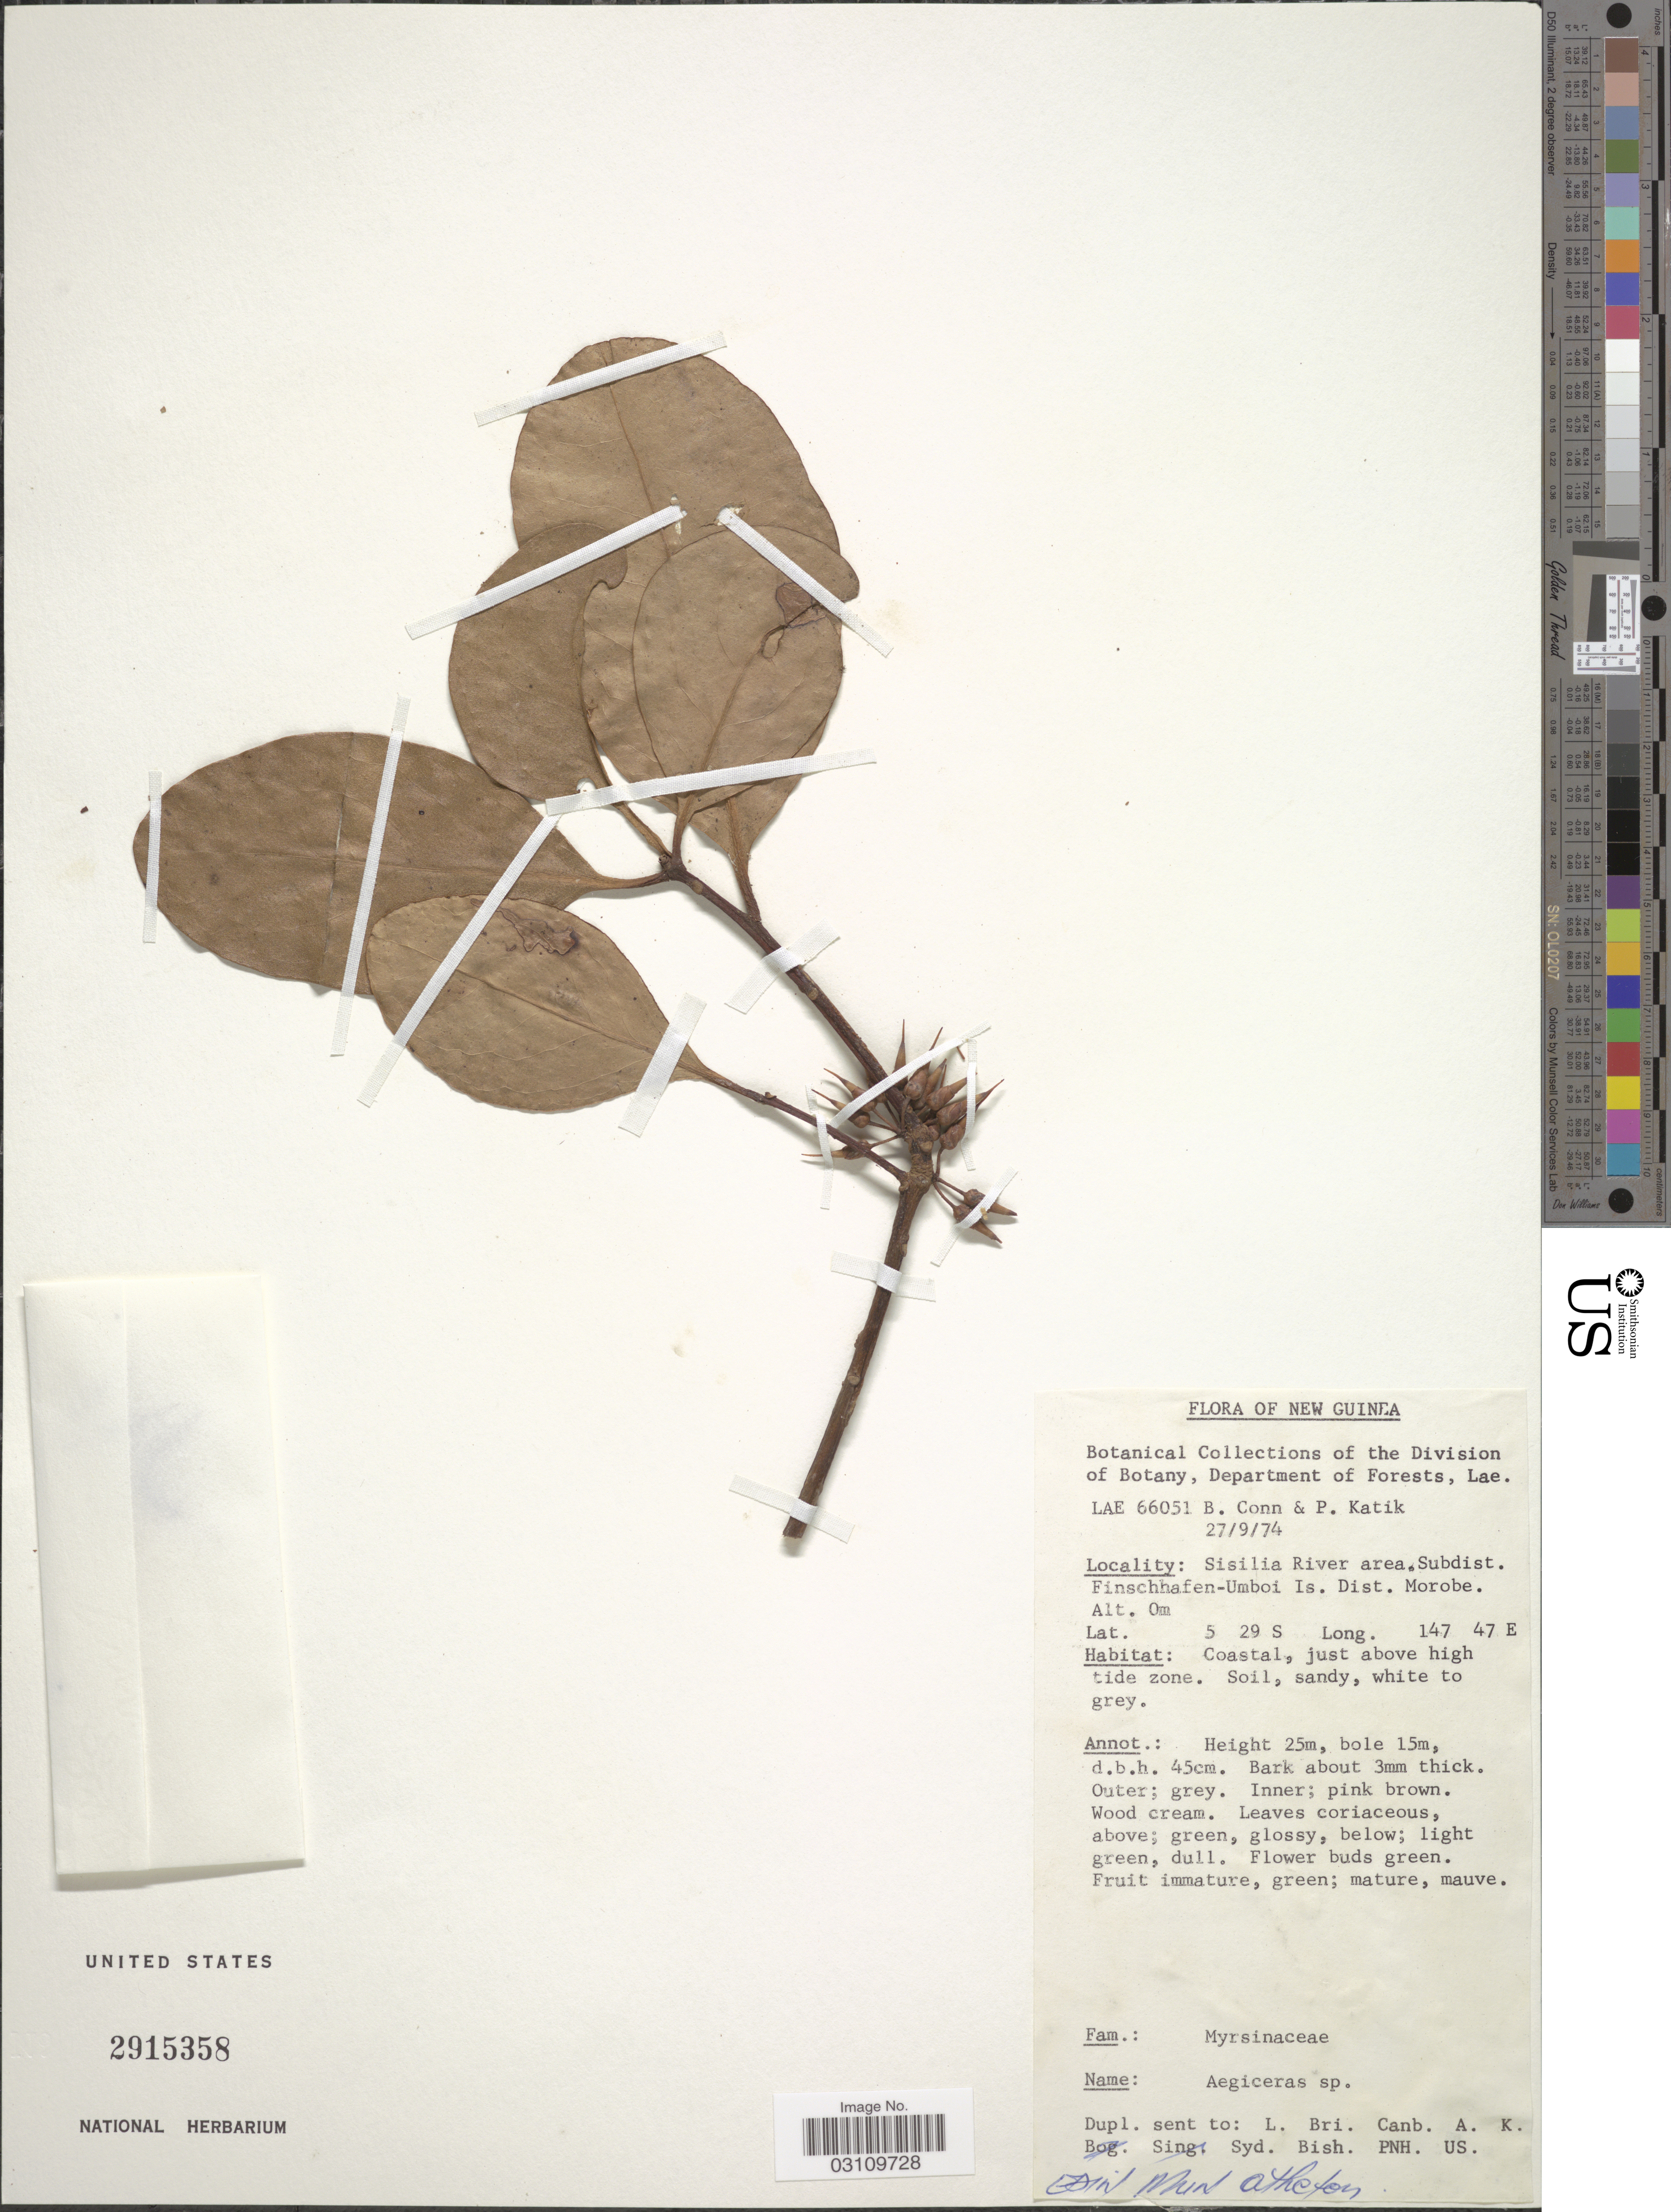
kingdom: Plantae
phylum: Tracheophyta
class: Magnoliopsida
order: Ericales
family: Primulaceae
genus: Aegiceras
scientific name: Aegiceras corniculatum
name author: (L.) Blanco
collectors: B. Conn & P. Katik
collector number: LAE66051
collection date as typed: Transcribed d/m/y: 27/9/74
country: Papua New Guinea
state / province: Morobe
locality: Sisilia River area. Subdist. Finschhafen-Umboi Is. Dist. Morobe.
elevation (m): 0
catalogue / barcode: US 2915358